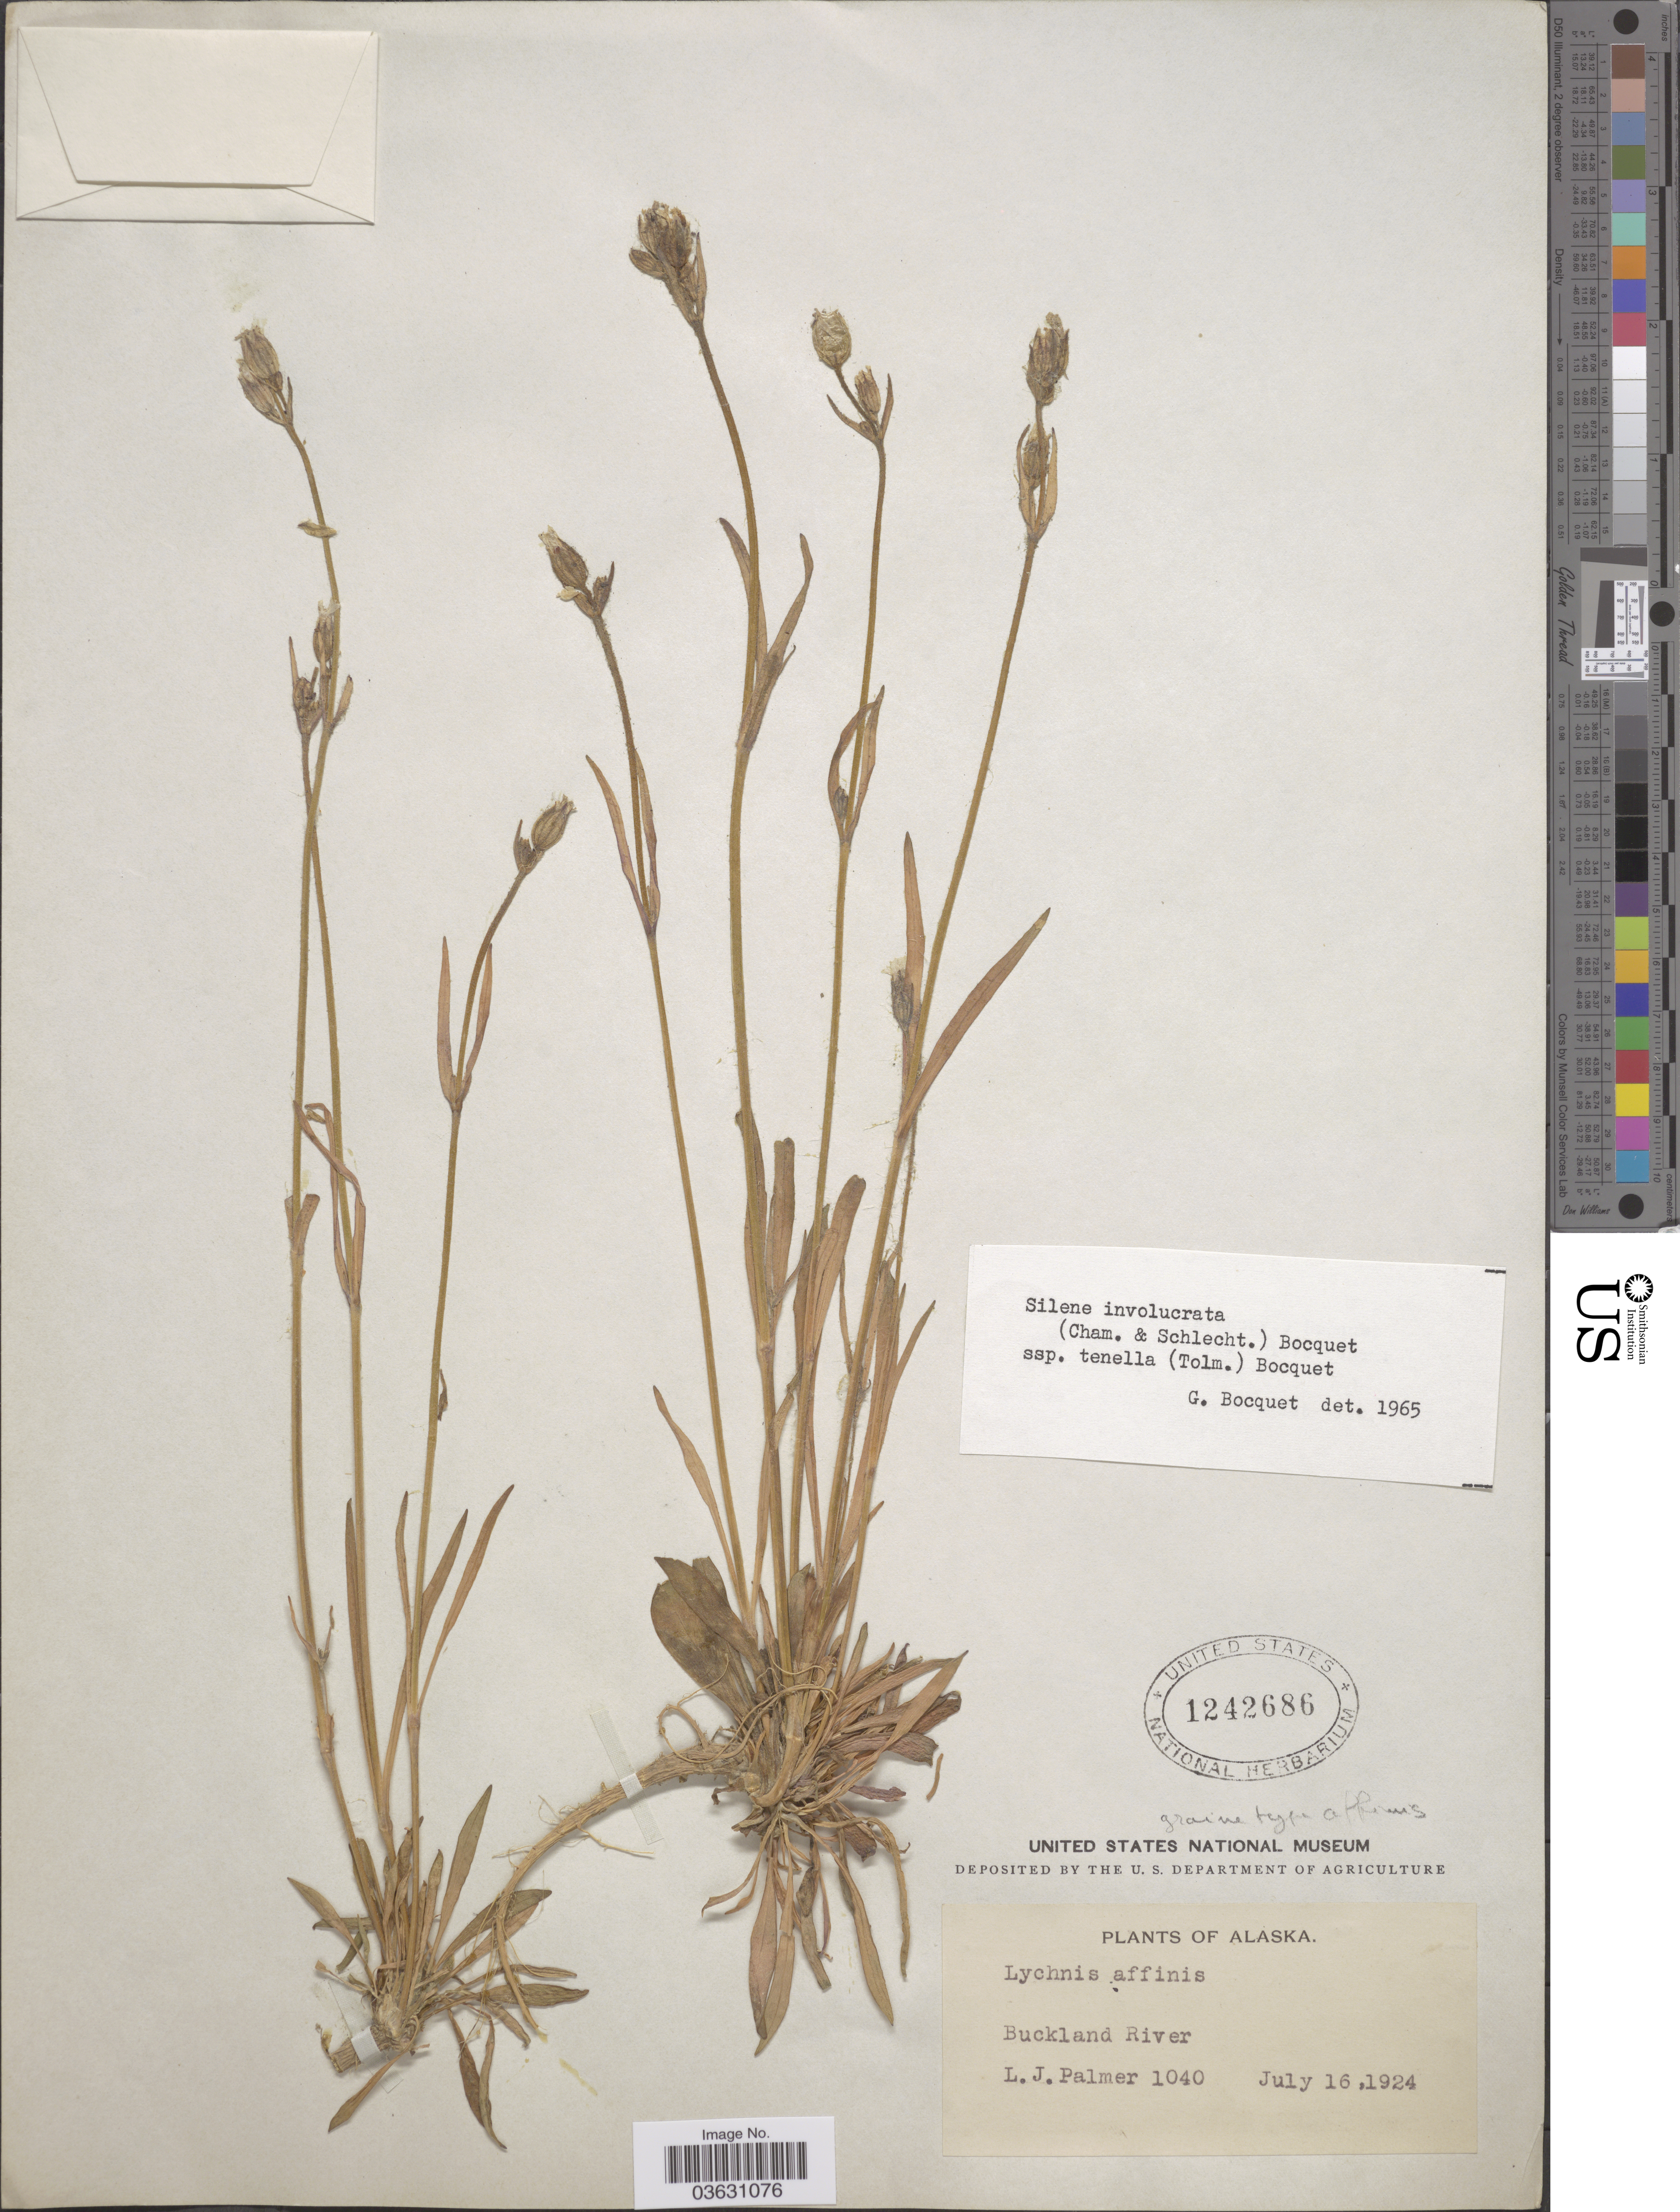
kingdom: Plantae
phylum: Tracheophyta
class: Magnoliopsida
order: Caryophyllales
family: Caryophyllaceae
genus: Silene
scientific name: Silene involucrata subsp. tenella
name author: (Tolm.) Bocquet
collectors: L. J. Palmer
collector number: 1040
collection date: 1924-07-16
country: United States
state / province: Alaska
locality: Buckland River.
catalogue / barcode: US 1242686